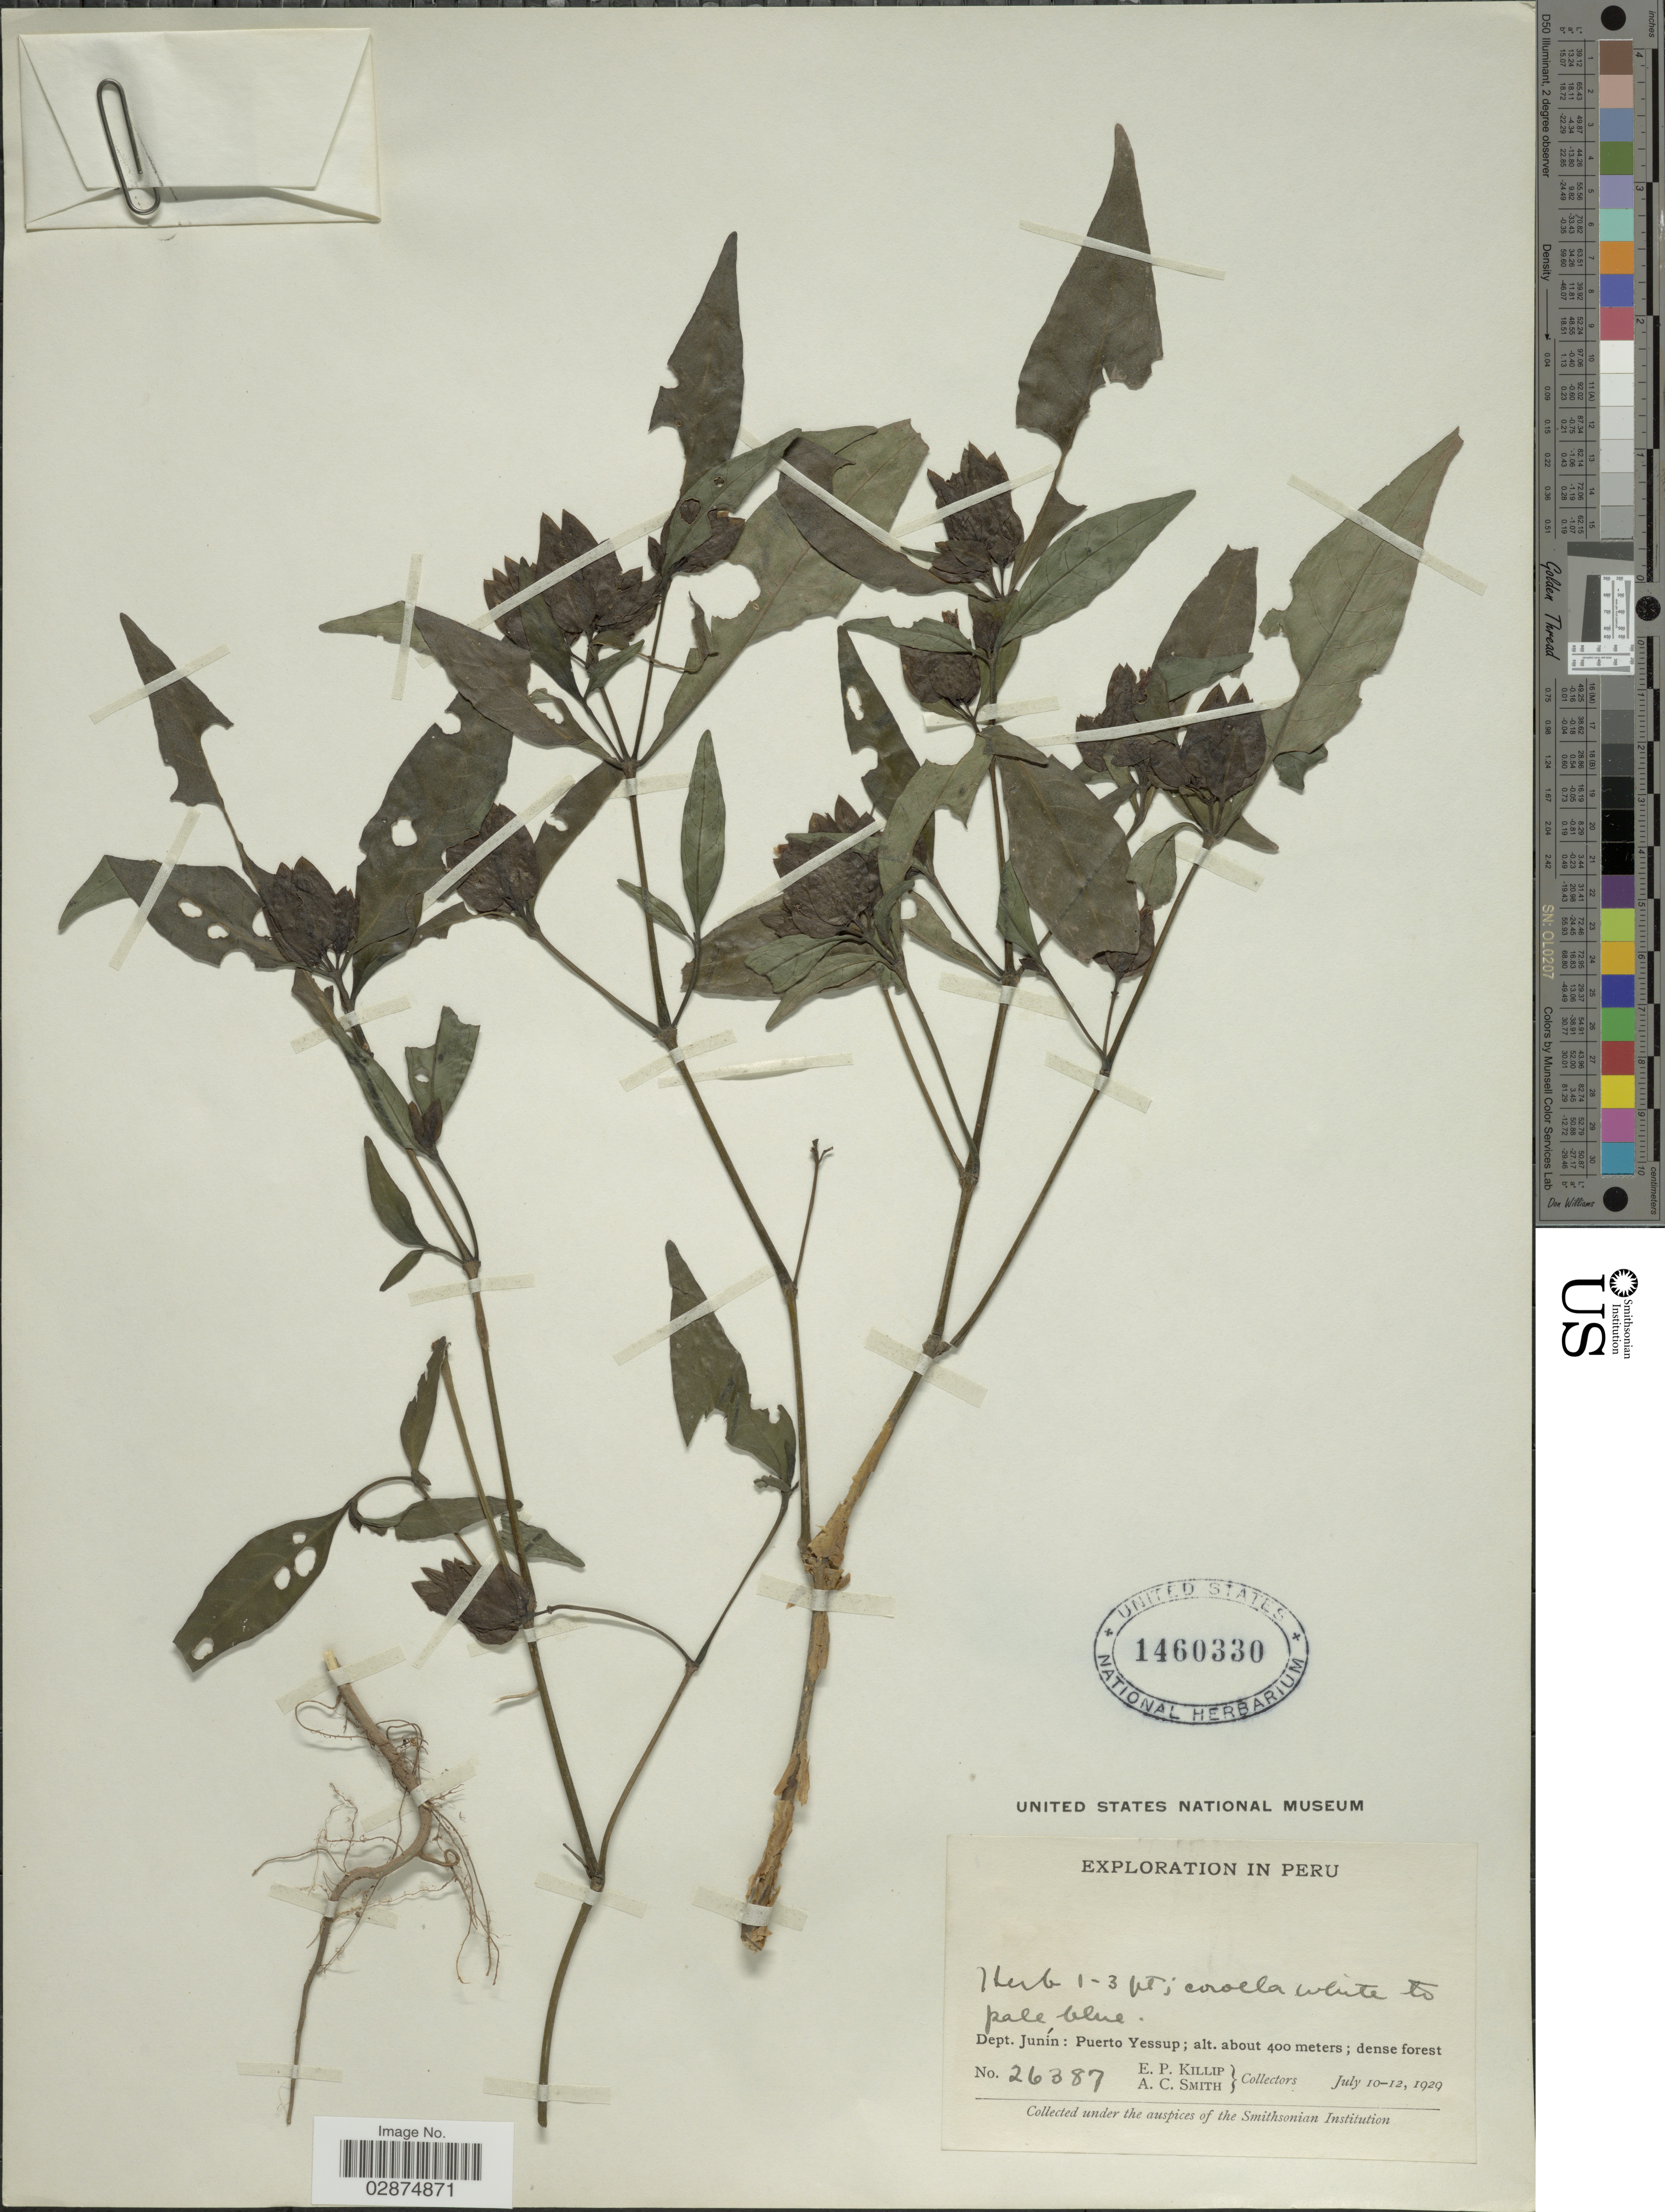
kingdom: Plantae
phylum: Tracheophyta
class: Magnoliopsida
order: Lamiales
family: Acanthaceae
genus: Herpetacanthus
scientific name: Herpetacanthus rotundatus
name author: (Lindau) Bremek.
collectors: E. P. Killip & A. C. Smith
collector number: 26387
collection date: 1929-07-10/1929-07-12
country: Peru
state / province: Junín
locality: Dept. Junín: Puerto Yessup.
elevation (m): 400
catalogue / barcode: US 1460330